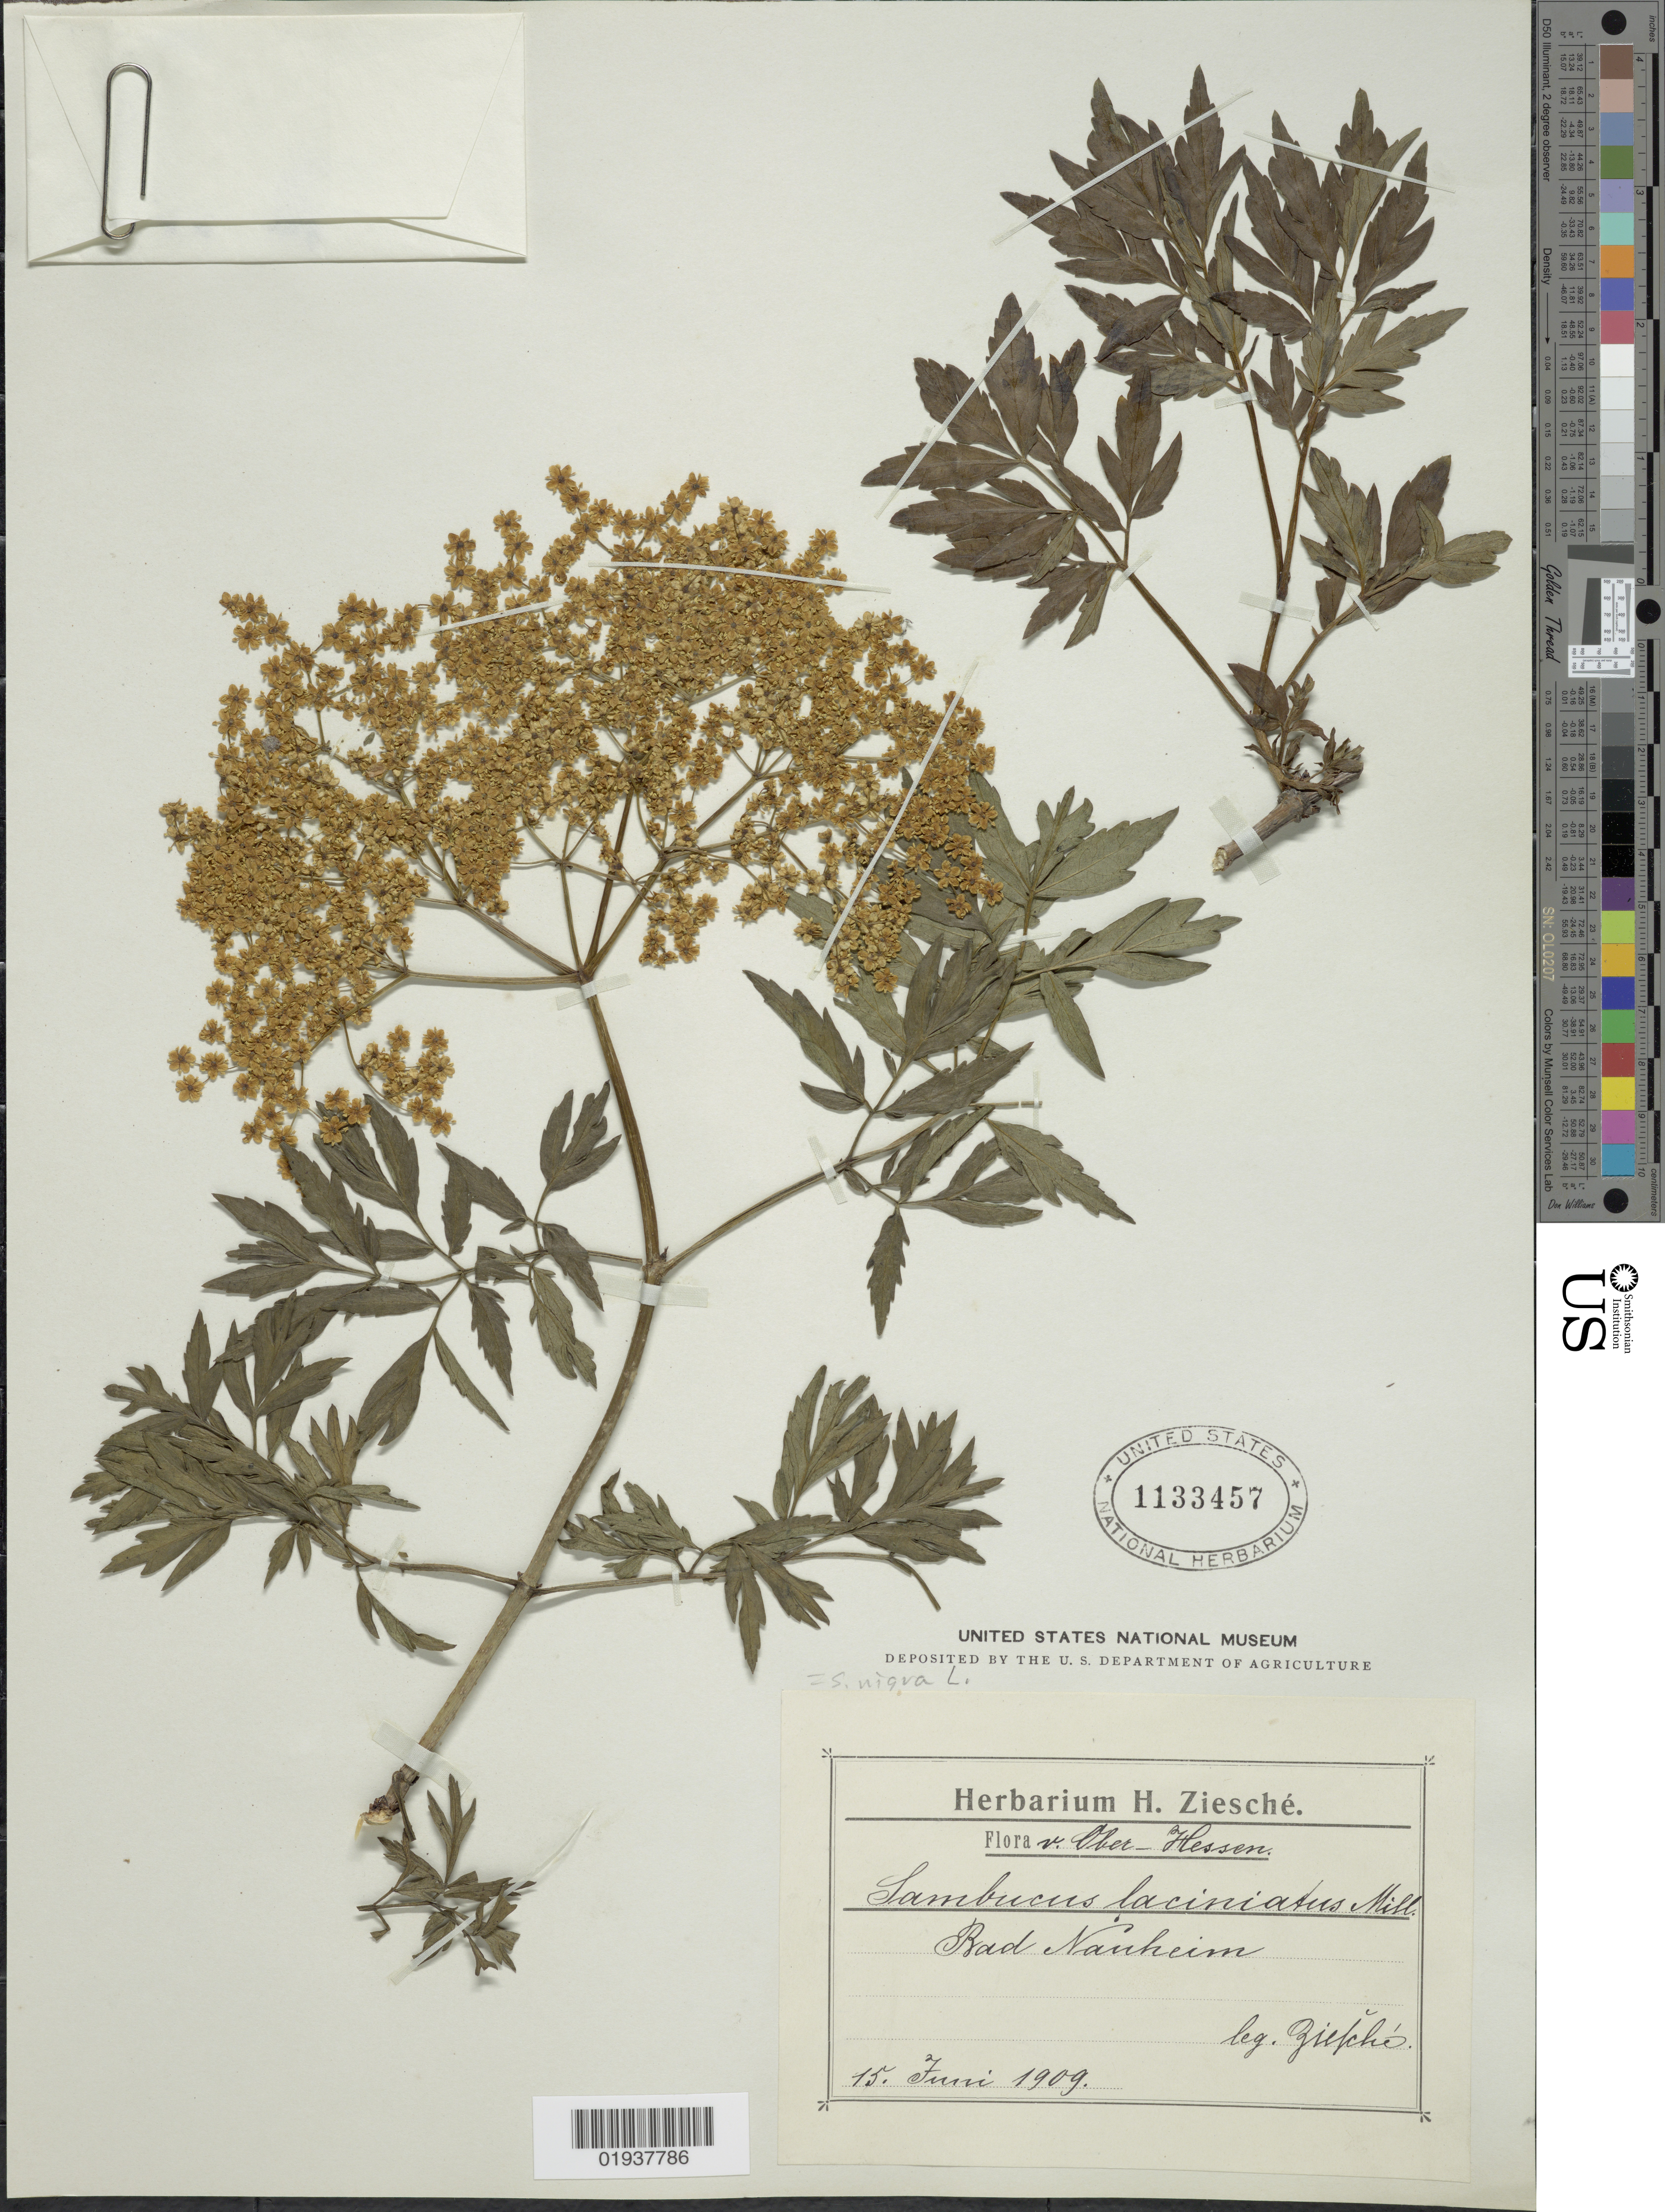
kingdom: Plantae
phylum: Tracheophyta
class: Magnoliopsida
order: Dipsacales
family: Viburnaceae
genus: Sambucus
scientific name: Sambucus nigra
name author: L.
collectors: H. Ziesché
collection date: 1909-06-15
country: Germany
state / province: Hesse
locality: V. Ober. Bad Nauheim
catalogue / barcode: US 1133457